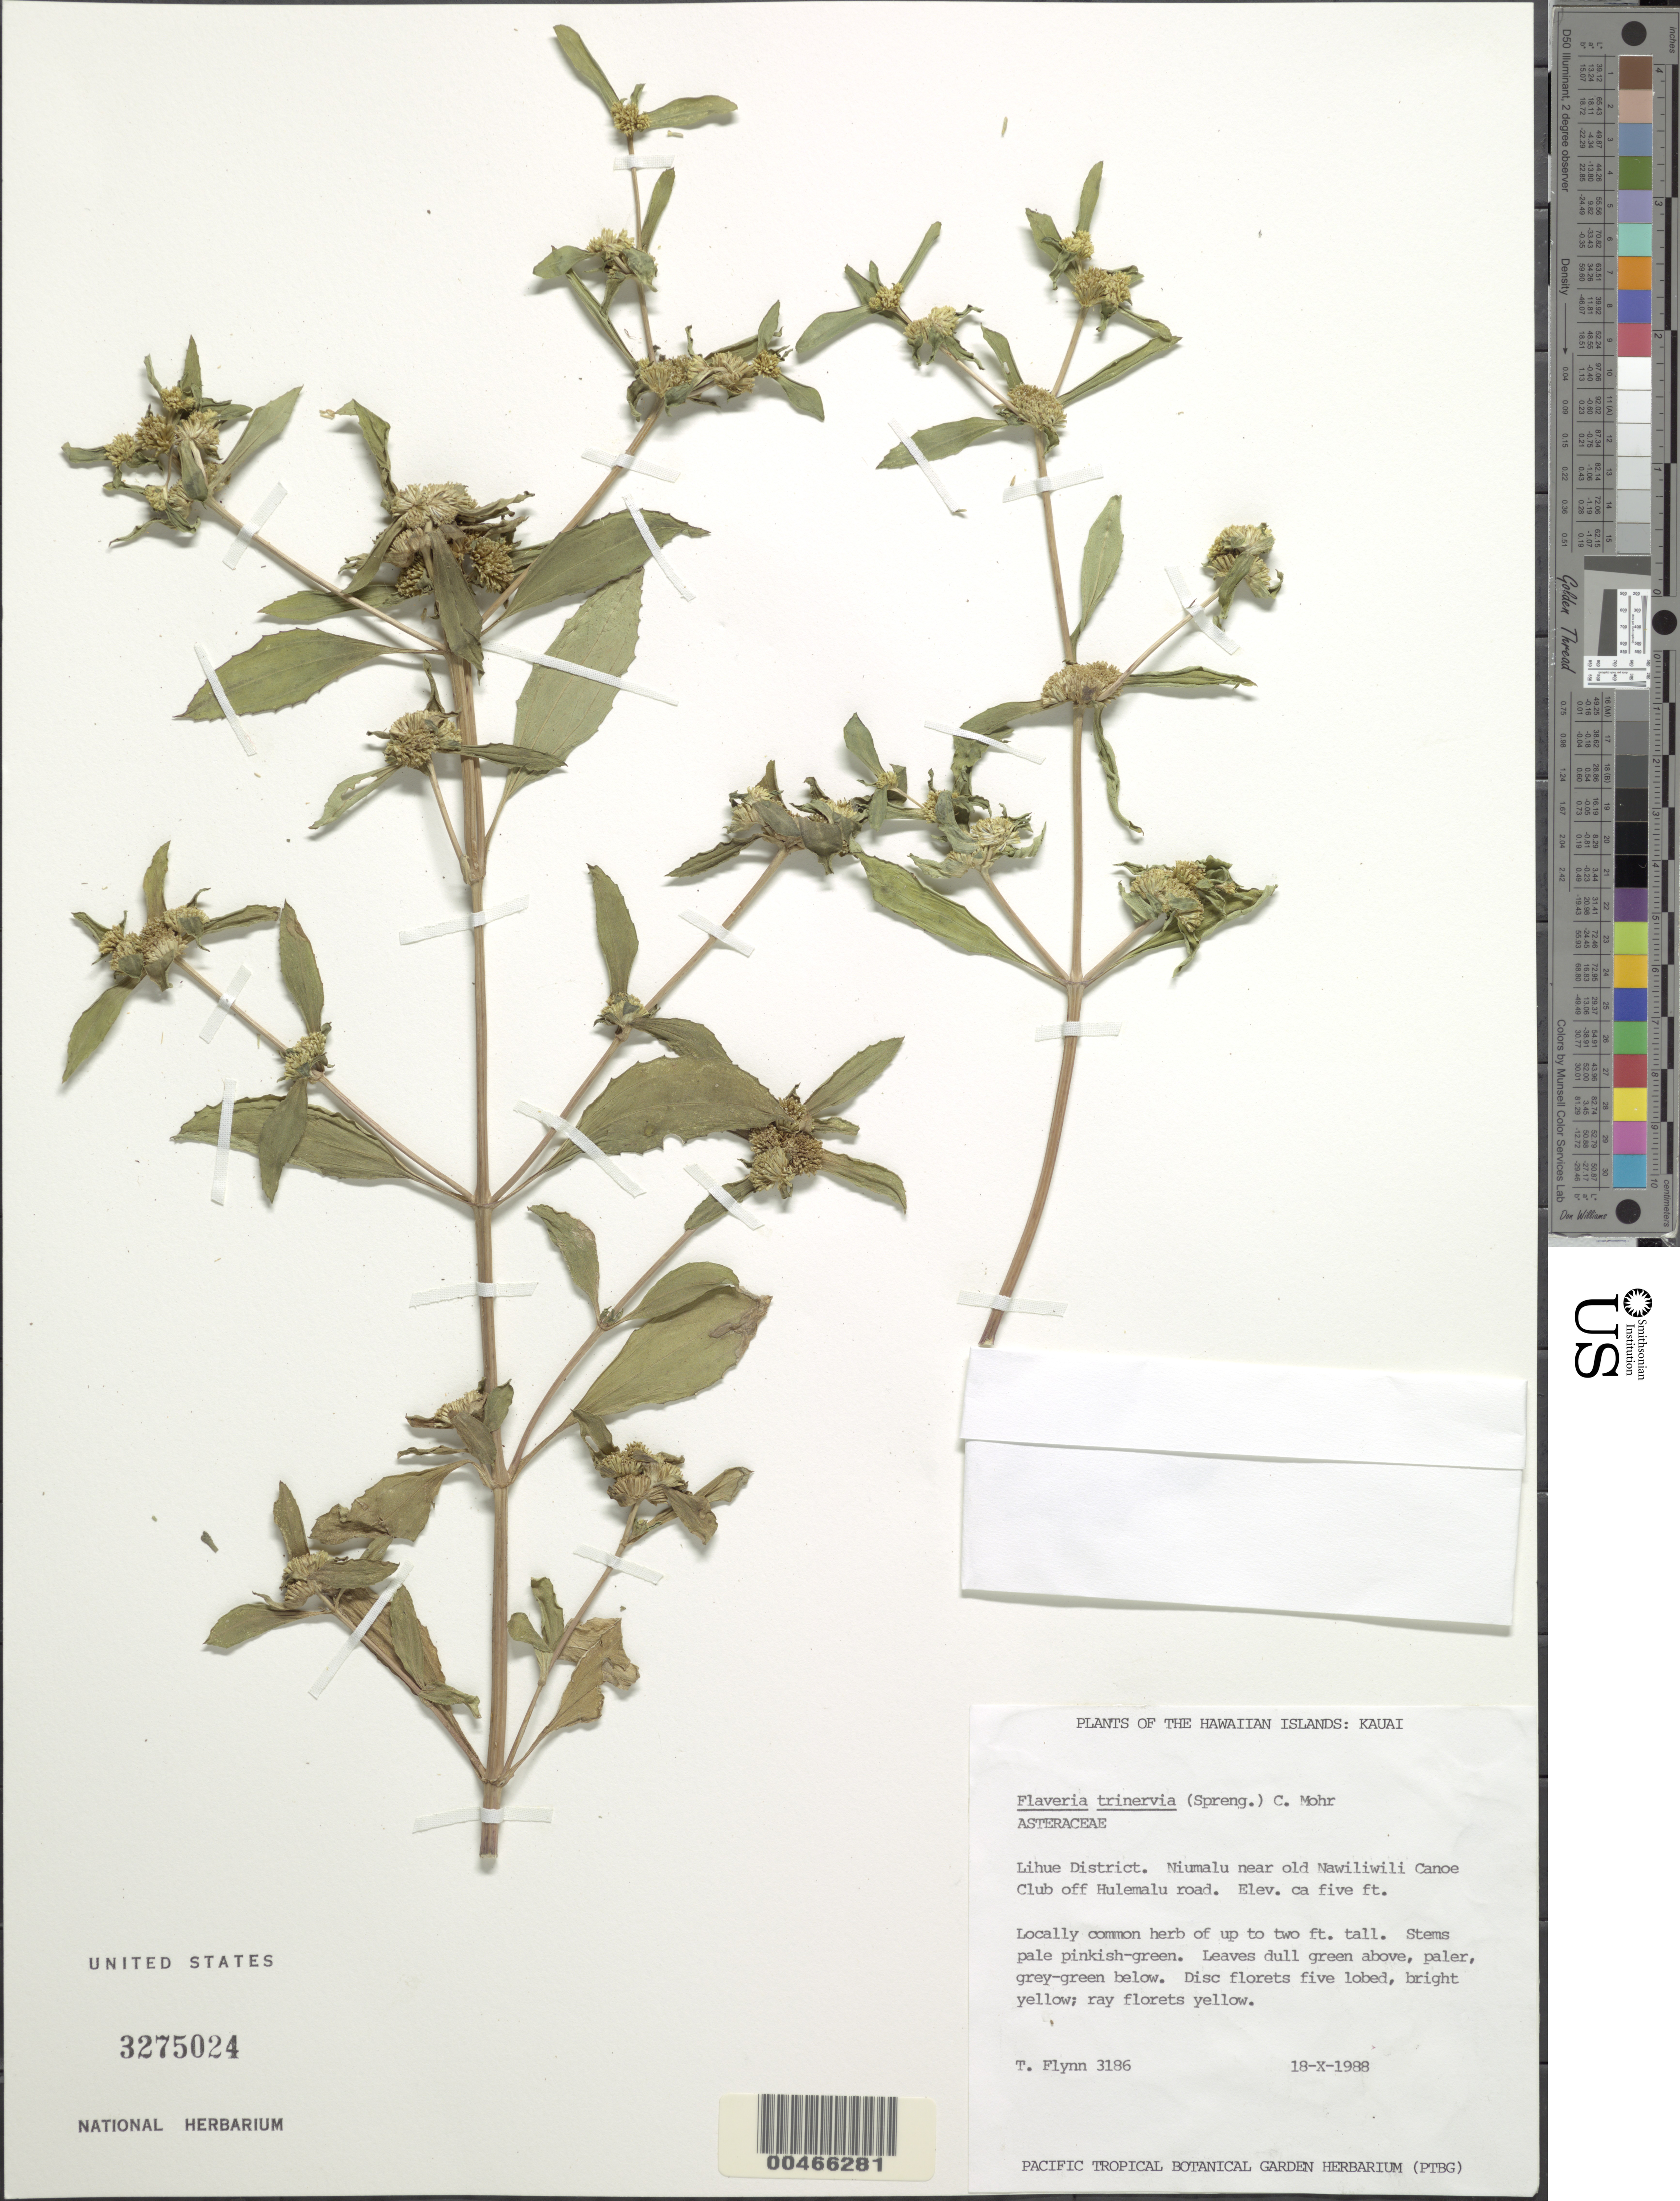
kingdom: Plantae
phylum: Tracheophyta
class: Magnoliopsida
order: Asterales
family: Asteraceae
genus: Flaveria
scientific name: Flaveria trinervia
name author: (Spreng.) C. Mohr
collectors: T. W. Flynn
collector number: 3186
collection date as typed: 18 Oct 1988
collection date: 1988-10-18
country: United States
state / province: Hawaii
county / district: Kauai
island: Kaua'i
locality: Lihue Dist. Niumalu near old Nawiliwili Canoe Club off Hulemalu road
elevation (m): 2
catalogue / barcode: US 3275024